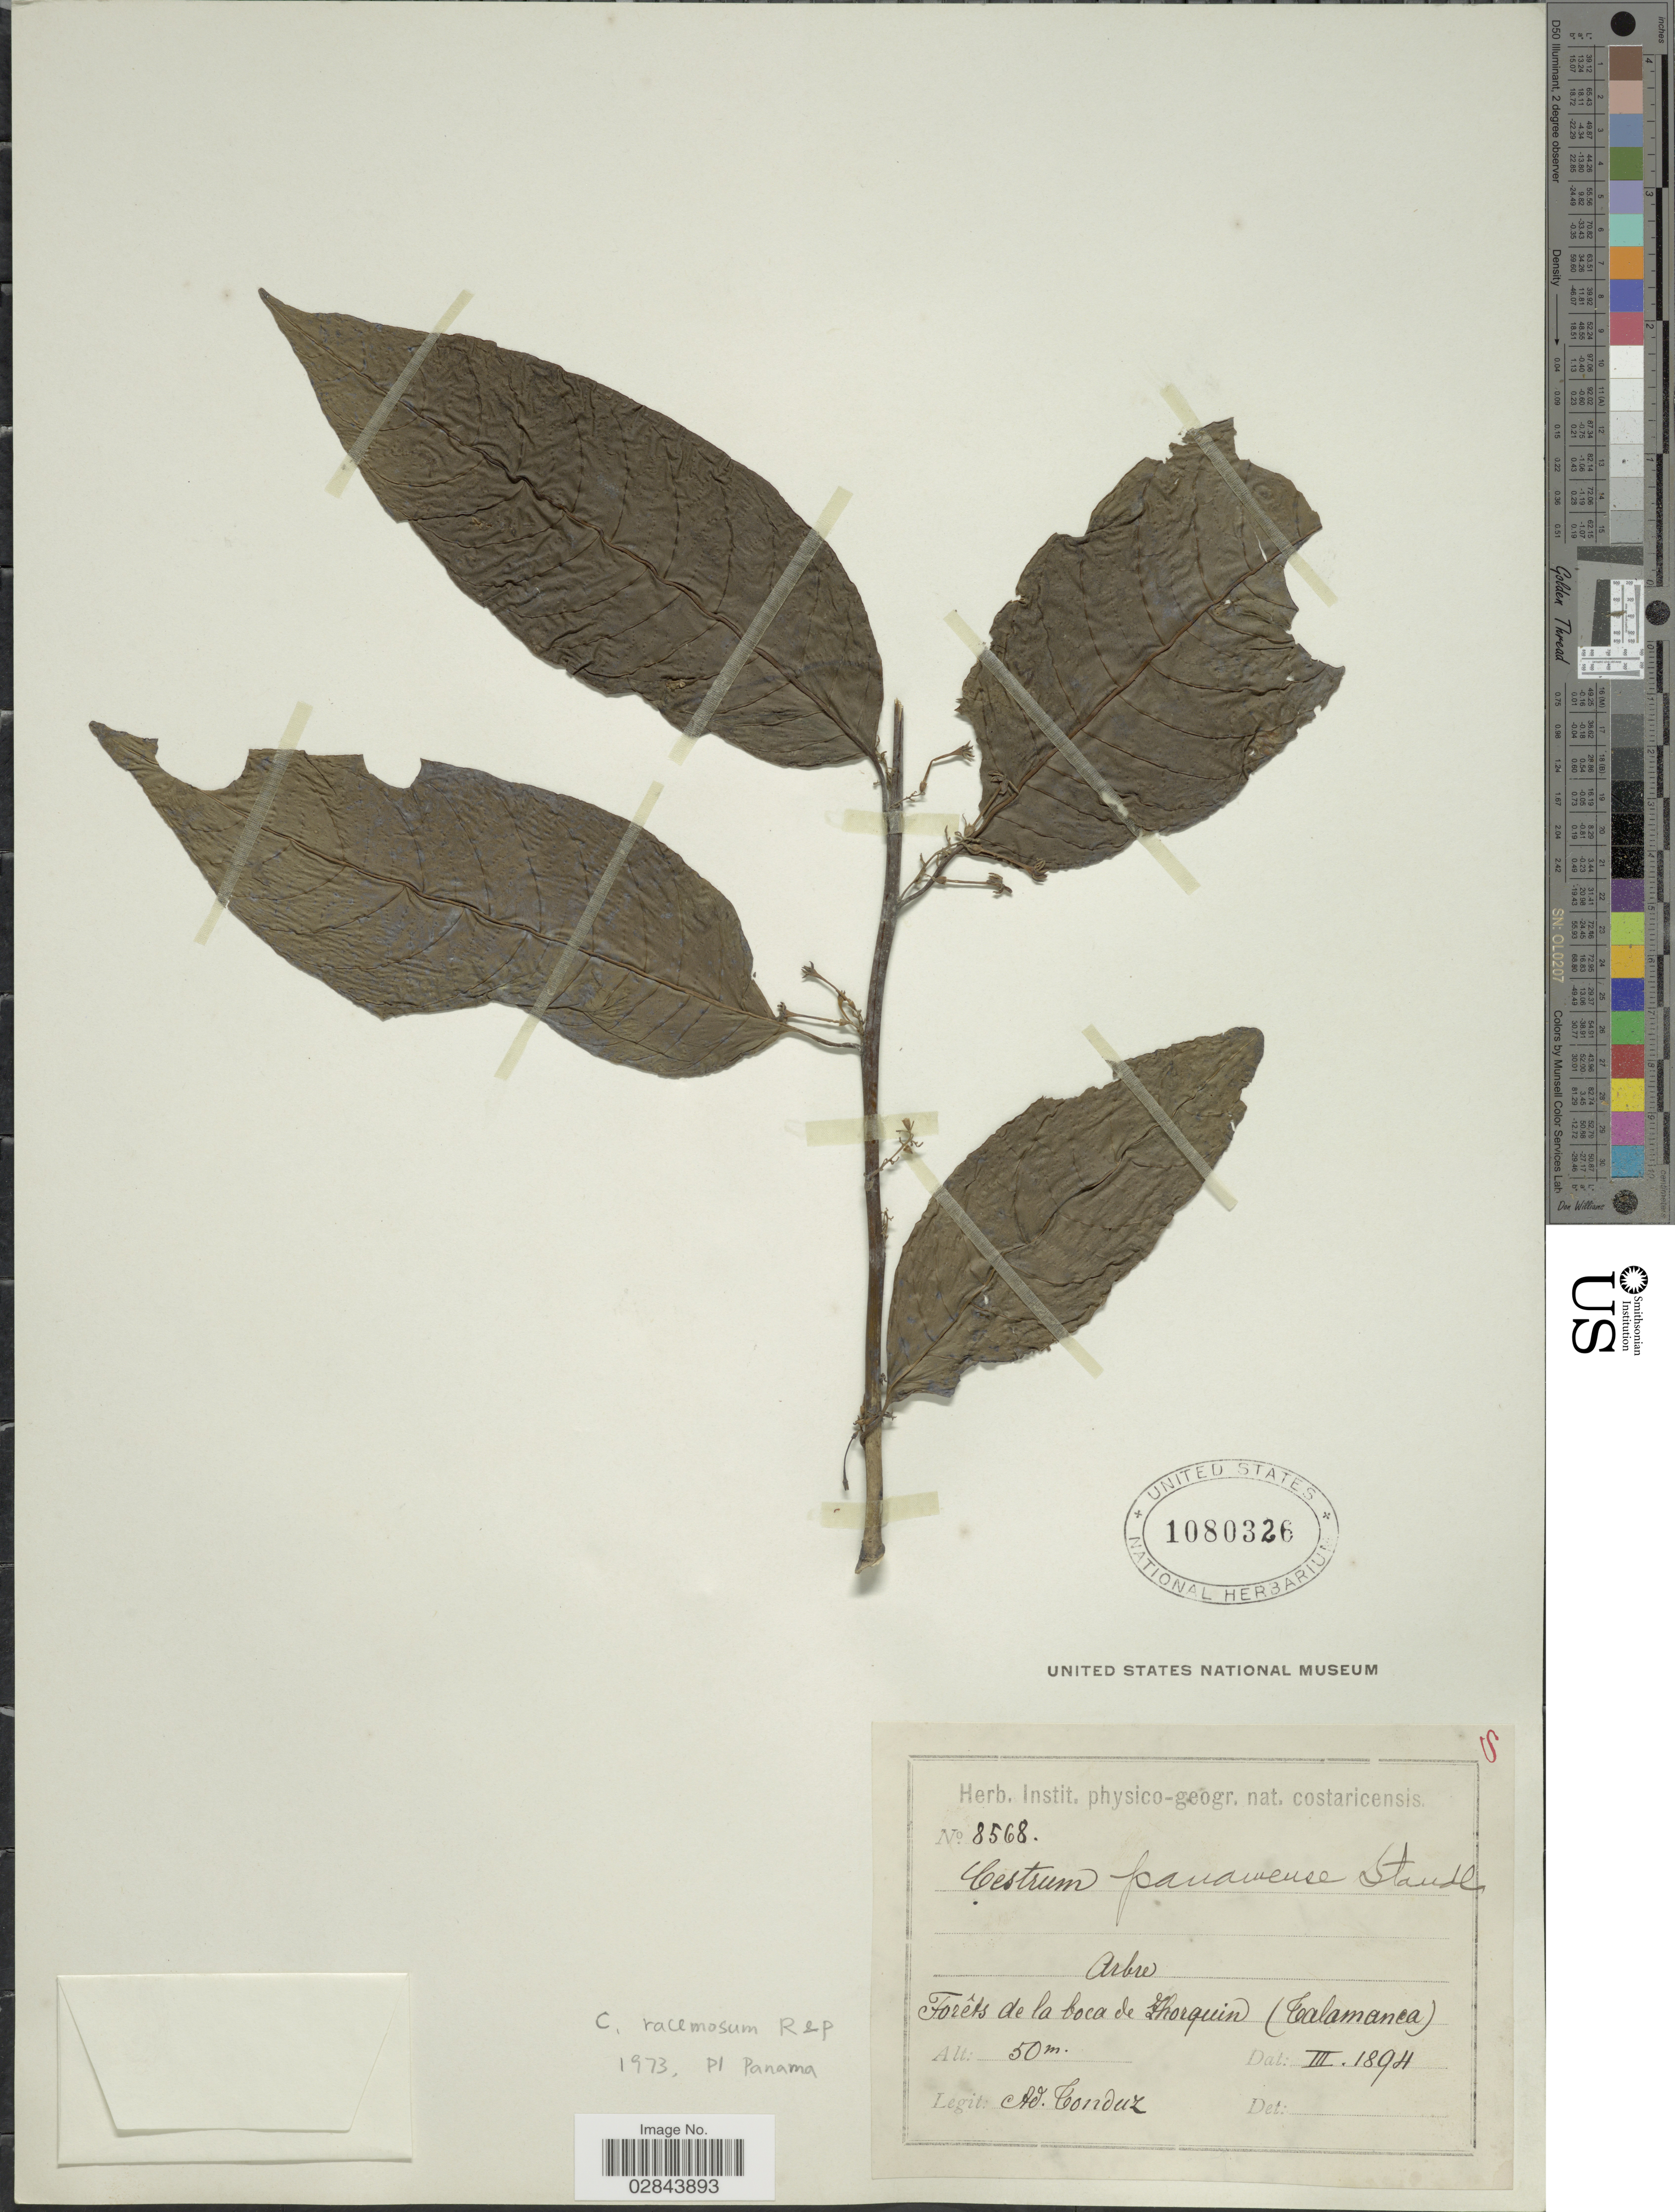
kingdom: Plantae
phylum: Tracheophyta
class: Magnoliopsida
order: Solanales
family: Solanaceae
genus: Cestrum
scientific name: Cestrum racemosum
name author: Ruiz & Pav.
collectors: A. Tonduz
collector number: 8568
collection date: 1894-03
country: Costa Rica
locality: Forêts de la boca de Zhorquin (Talamanca). Costaricenses.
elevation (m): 50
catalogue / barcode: US 1080326